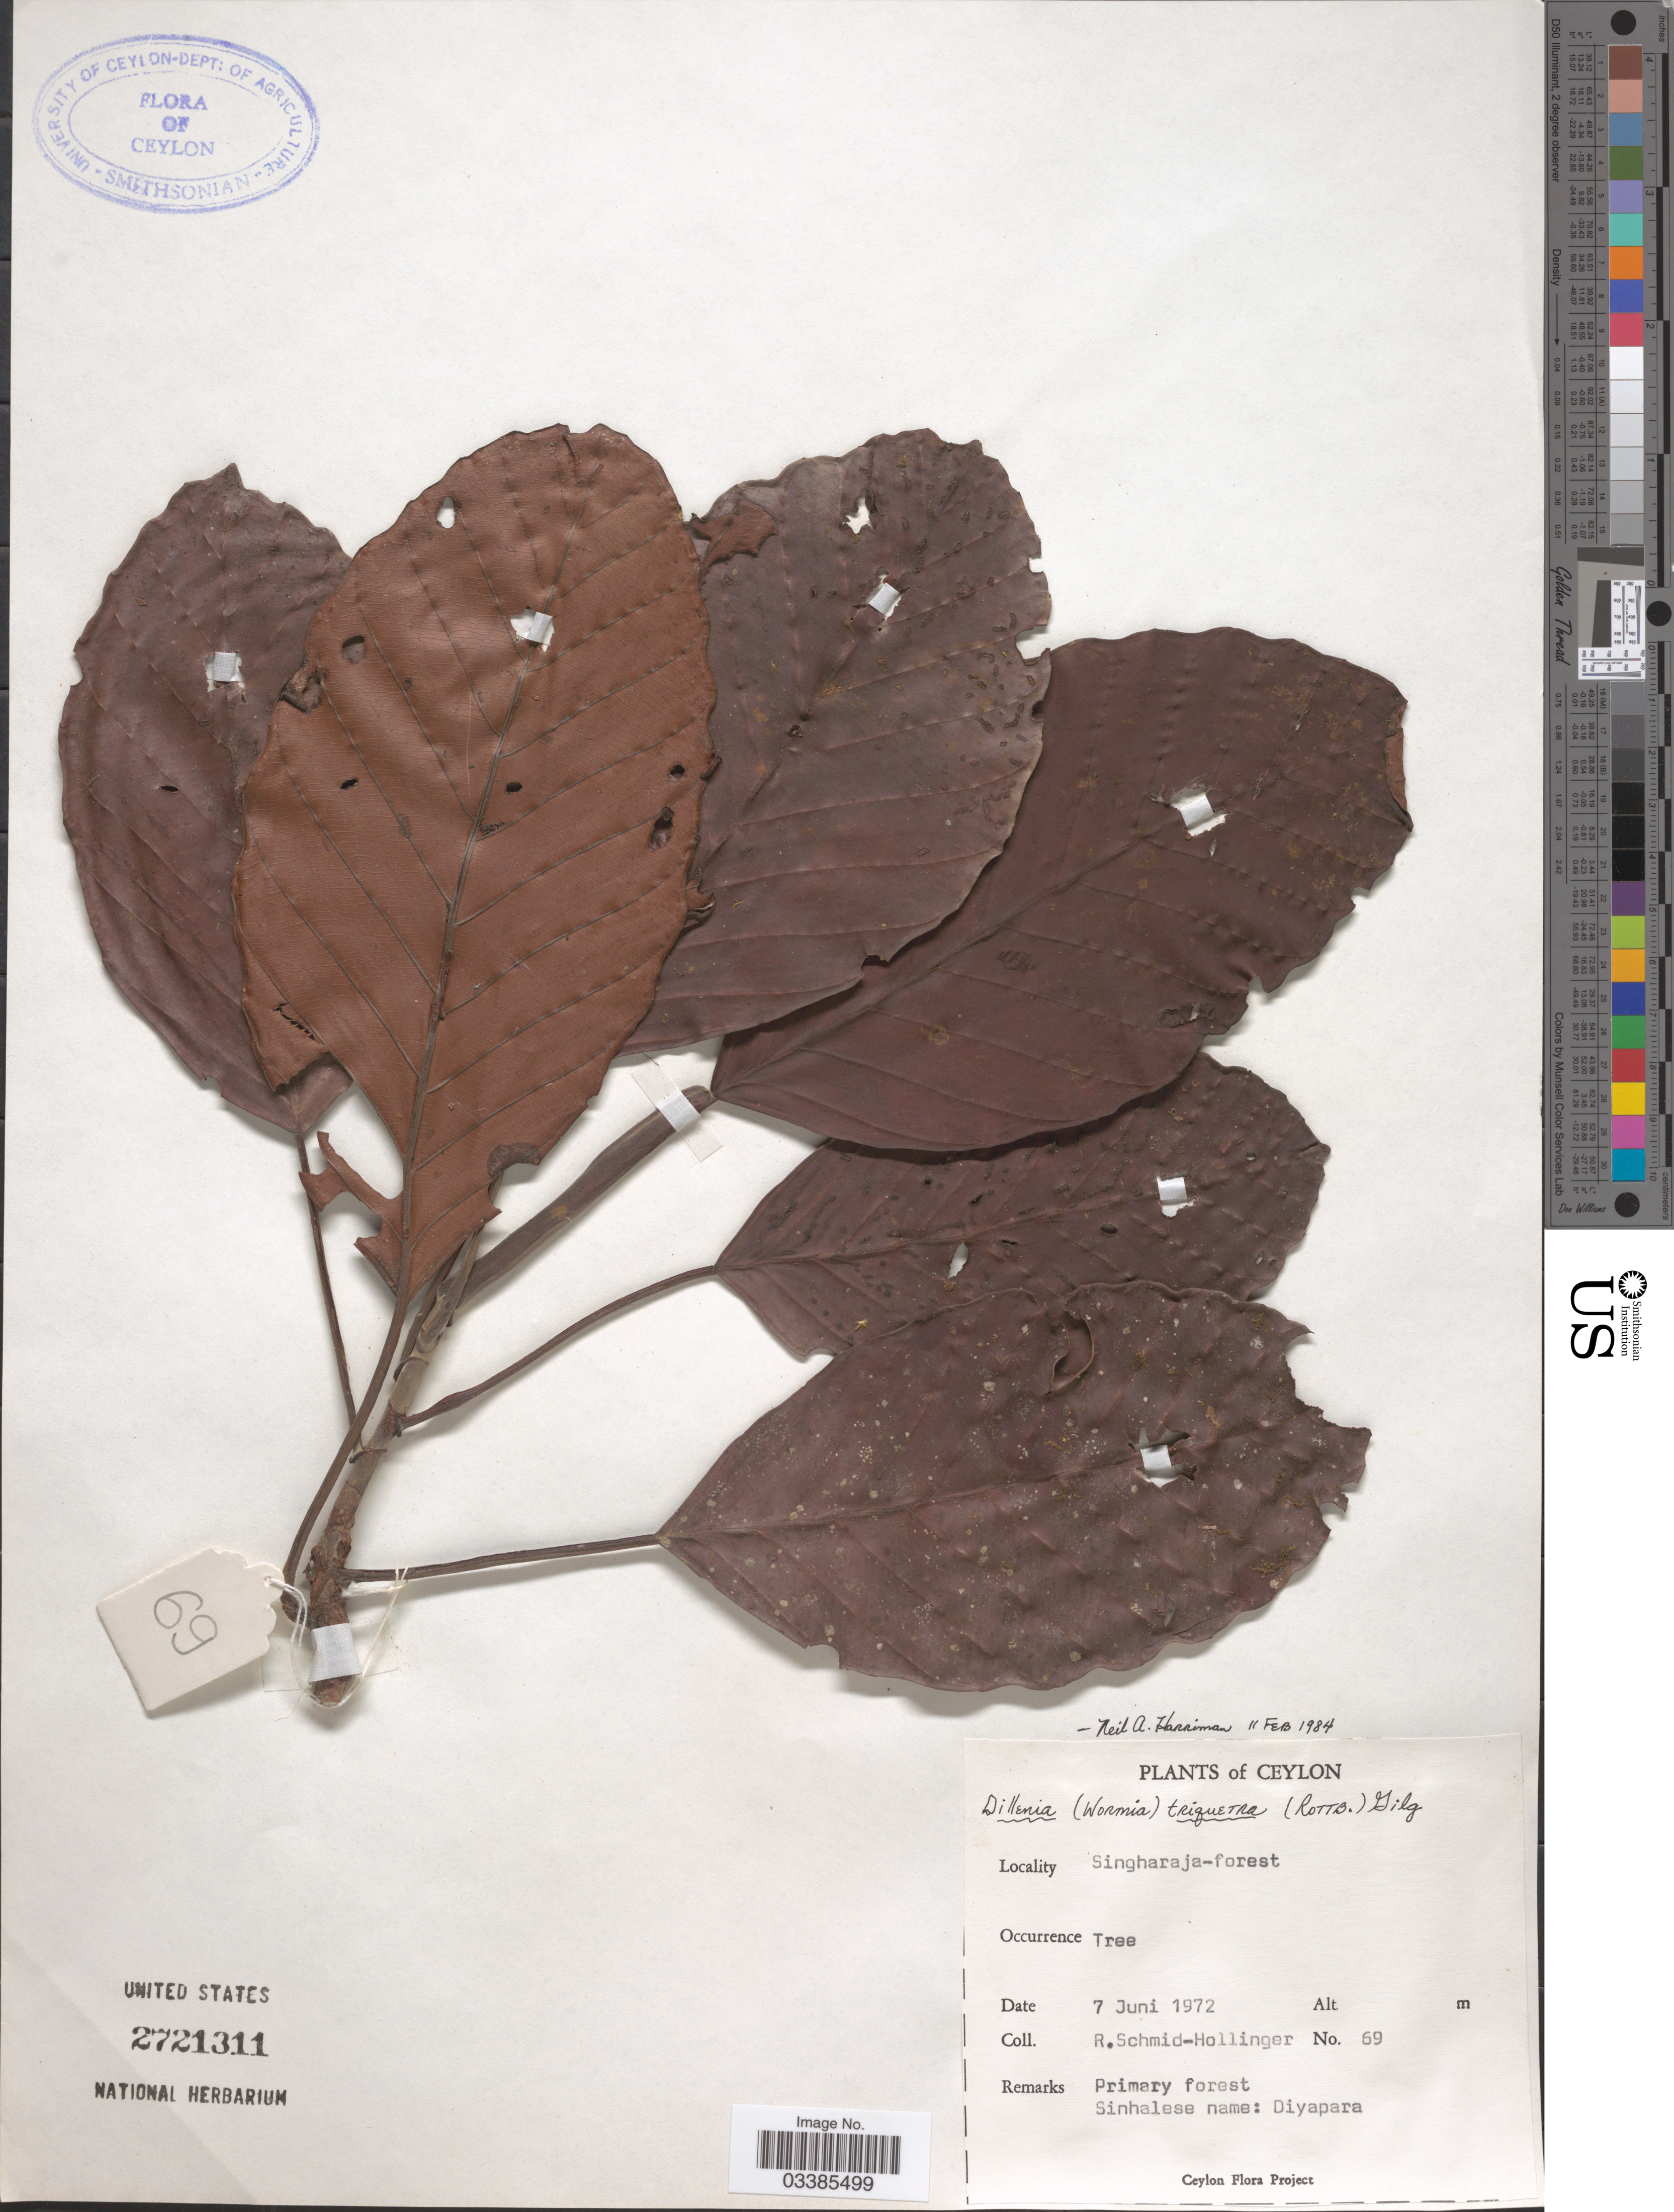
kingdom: Plantae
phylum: Tracheophyta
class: Magnoliopsida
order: Dilleniales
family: Dilleniaceae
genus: Dillenia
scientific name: Dillenia triquetra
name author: (Rottb.) Gilg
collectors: R. Schmid-Hollinger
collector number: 69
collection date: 1972-06-07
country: Sri Lanka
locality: Ceylon. Singharaja-forest.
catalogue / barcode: US 2721311